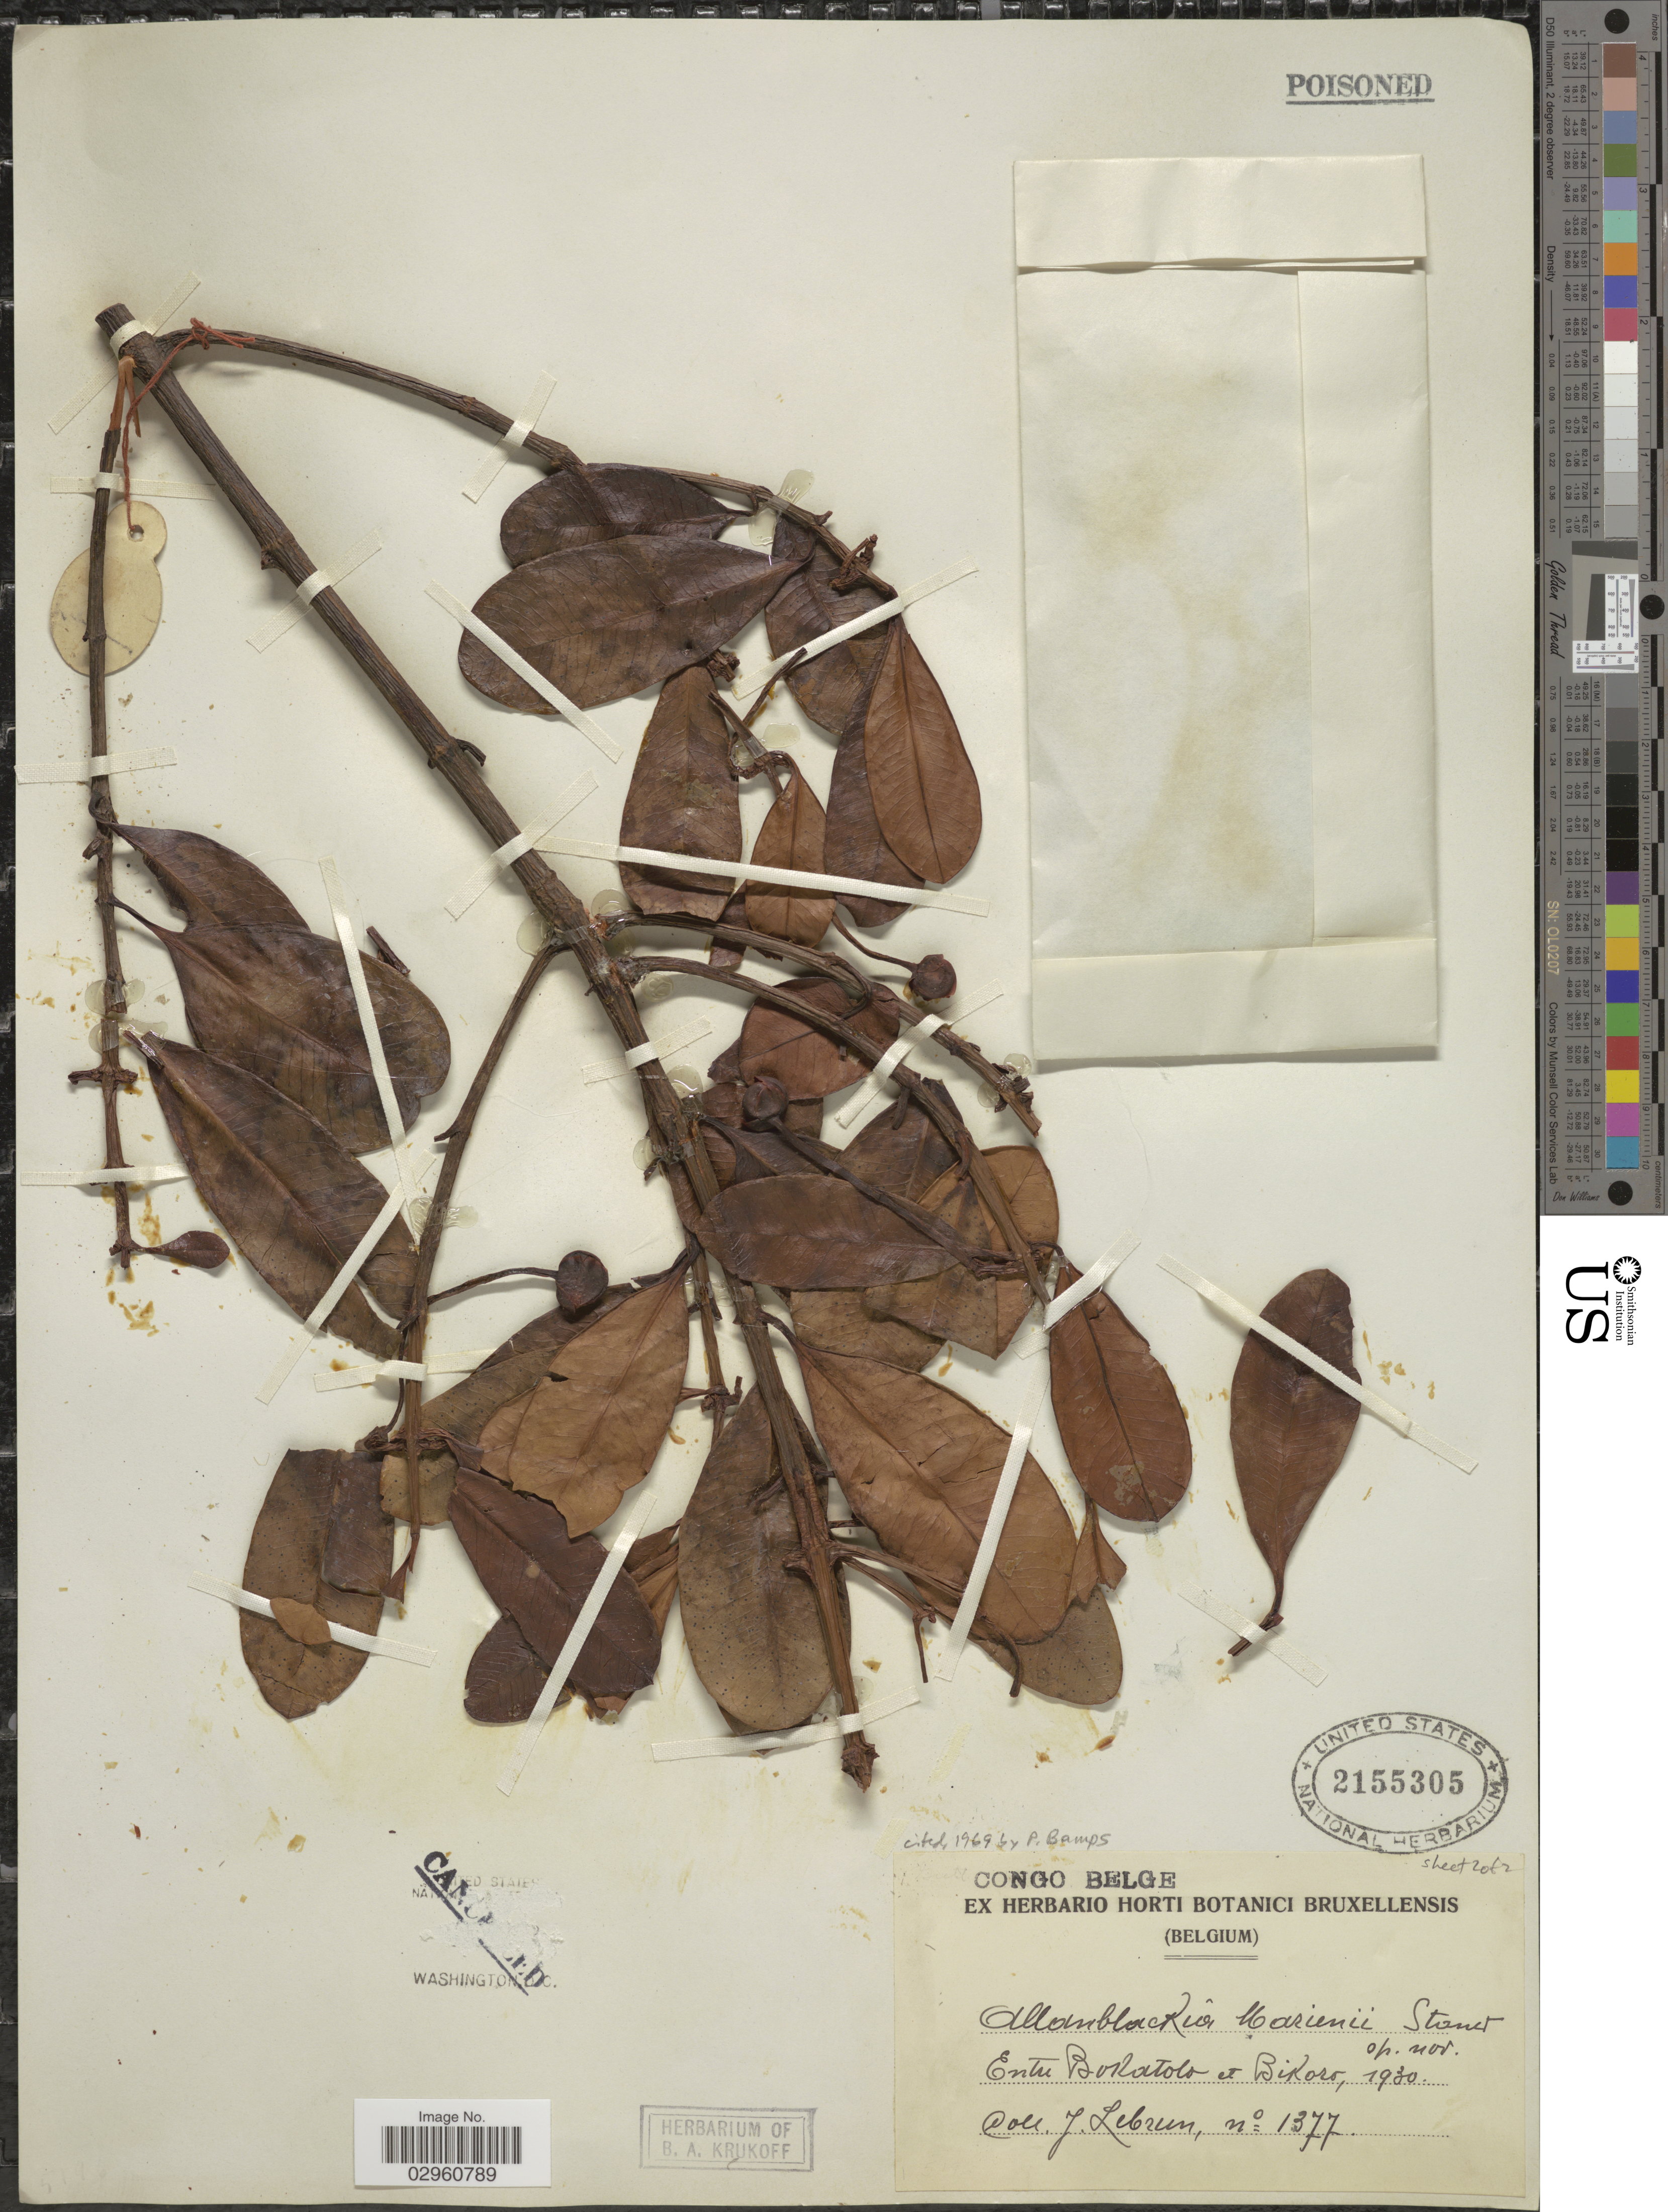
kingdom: Plantae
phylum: Tracheophyta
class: Magnoliopsida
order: Malpighiales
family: Clusiaceae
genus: Allanblackia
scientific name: Allanblackia marienii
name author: Staner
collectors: J. A. Lebrun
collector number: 1377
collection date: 1930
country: Congo, Democratic Republic of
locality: Congo Belge. Entre Bokatola et Bikoro.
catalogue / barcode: US 2155305